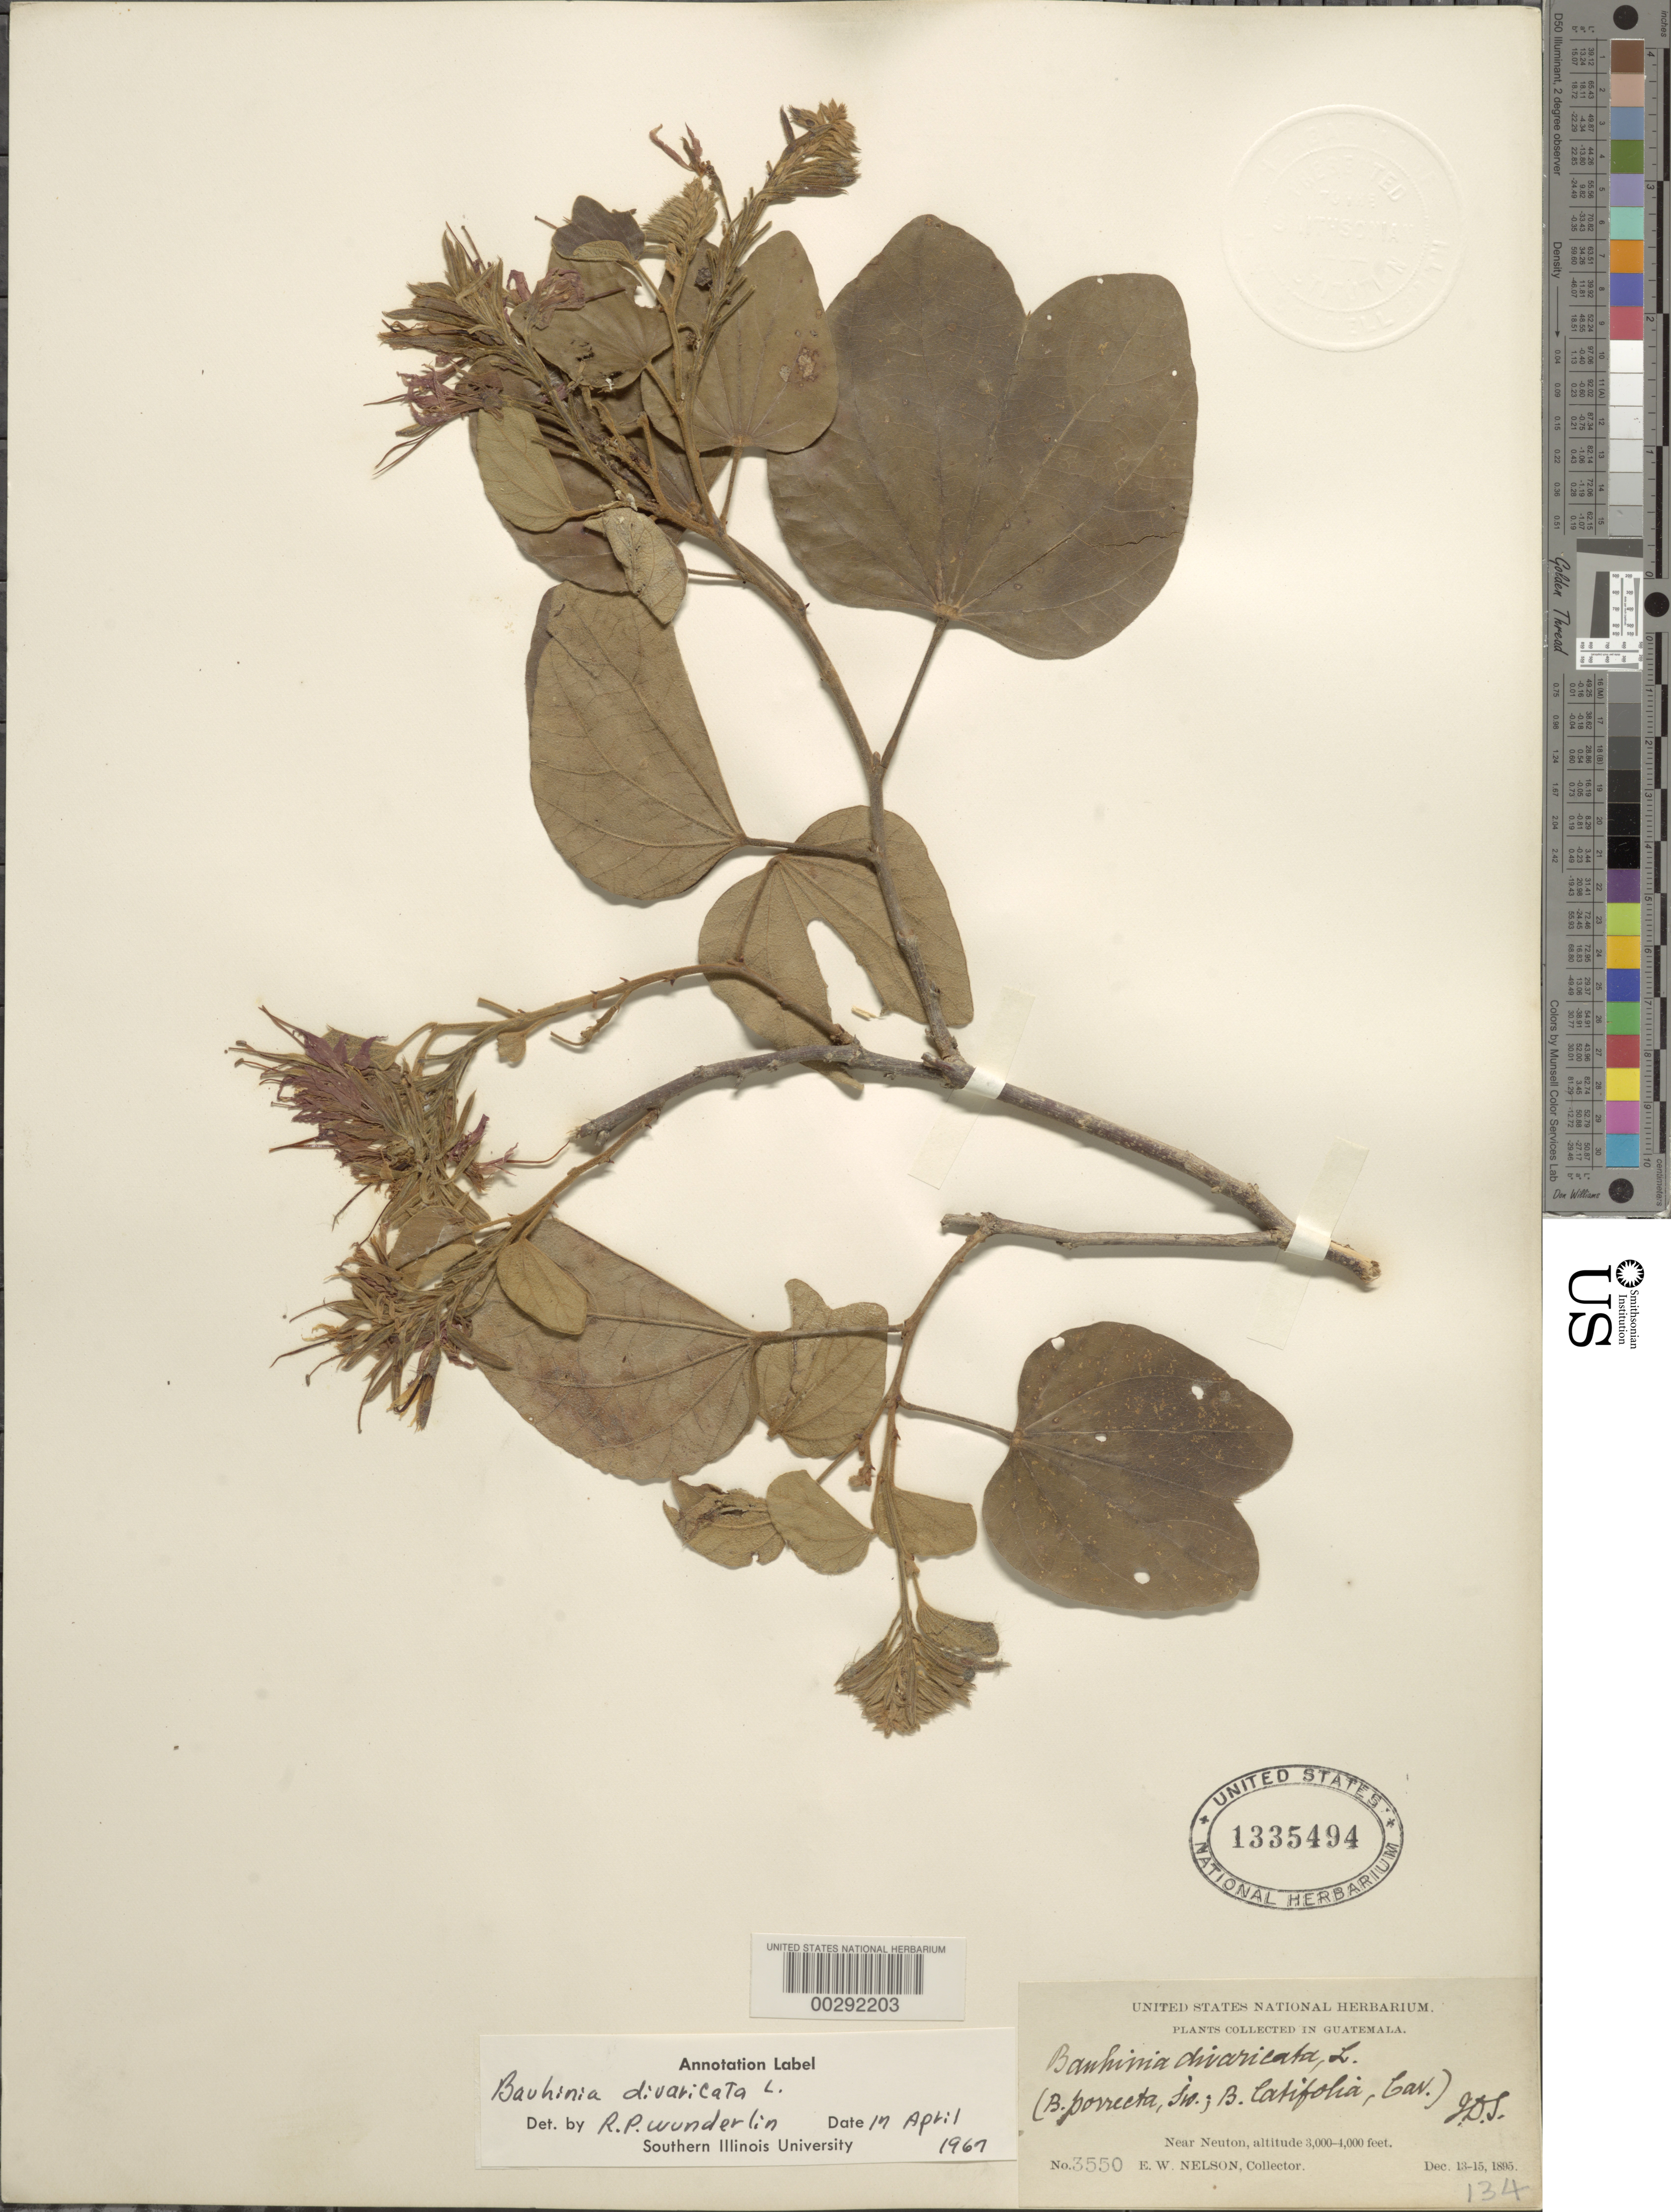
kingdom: Plantae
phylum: Tracheophyta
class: Magnoliopsida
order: Fabales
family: Fabaceae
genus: Bauhinia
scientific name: Bauhinia divaricata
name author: L.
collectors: E. W. Nelson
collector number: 3550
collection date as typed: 13 Dec 1895 to 15 Dec 1895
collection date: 1895-12-13/1895-12-15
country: Guatemala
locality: Near neuton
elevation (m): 914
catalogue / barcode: US 1335494